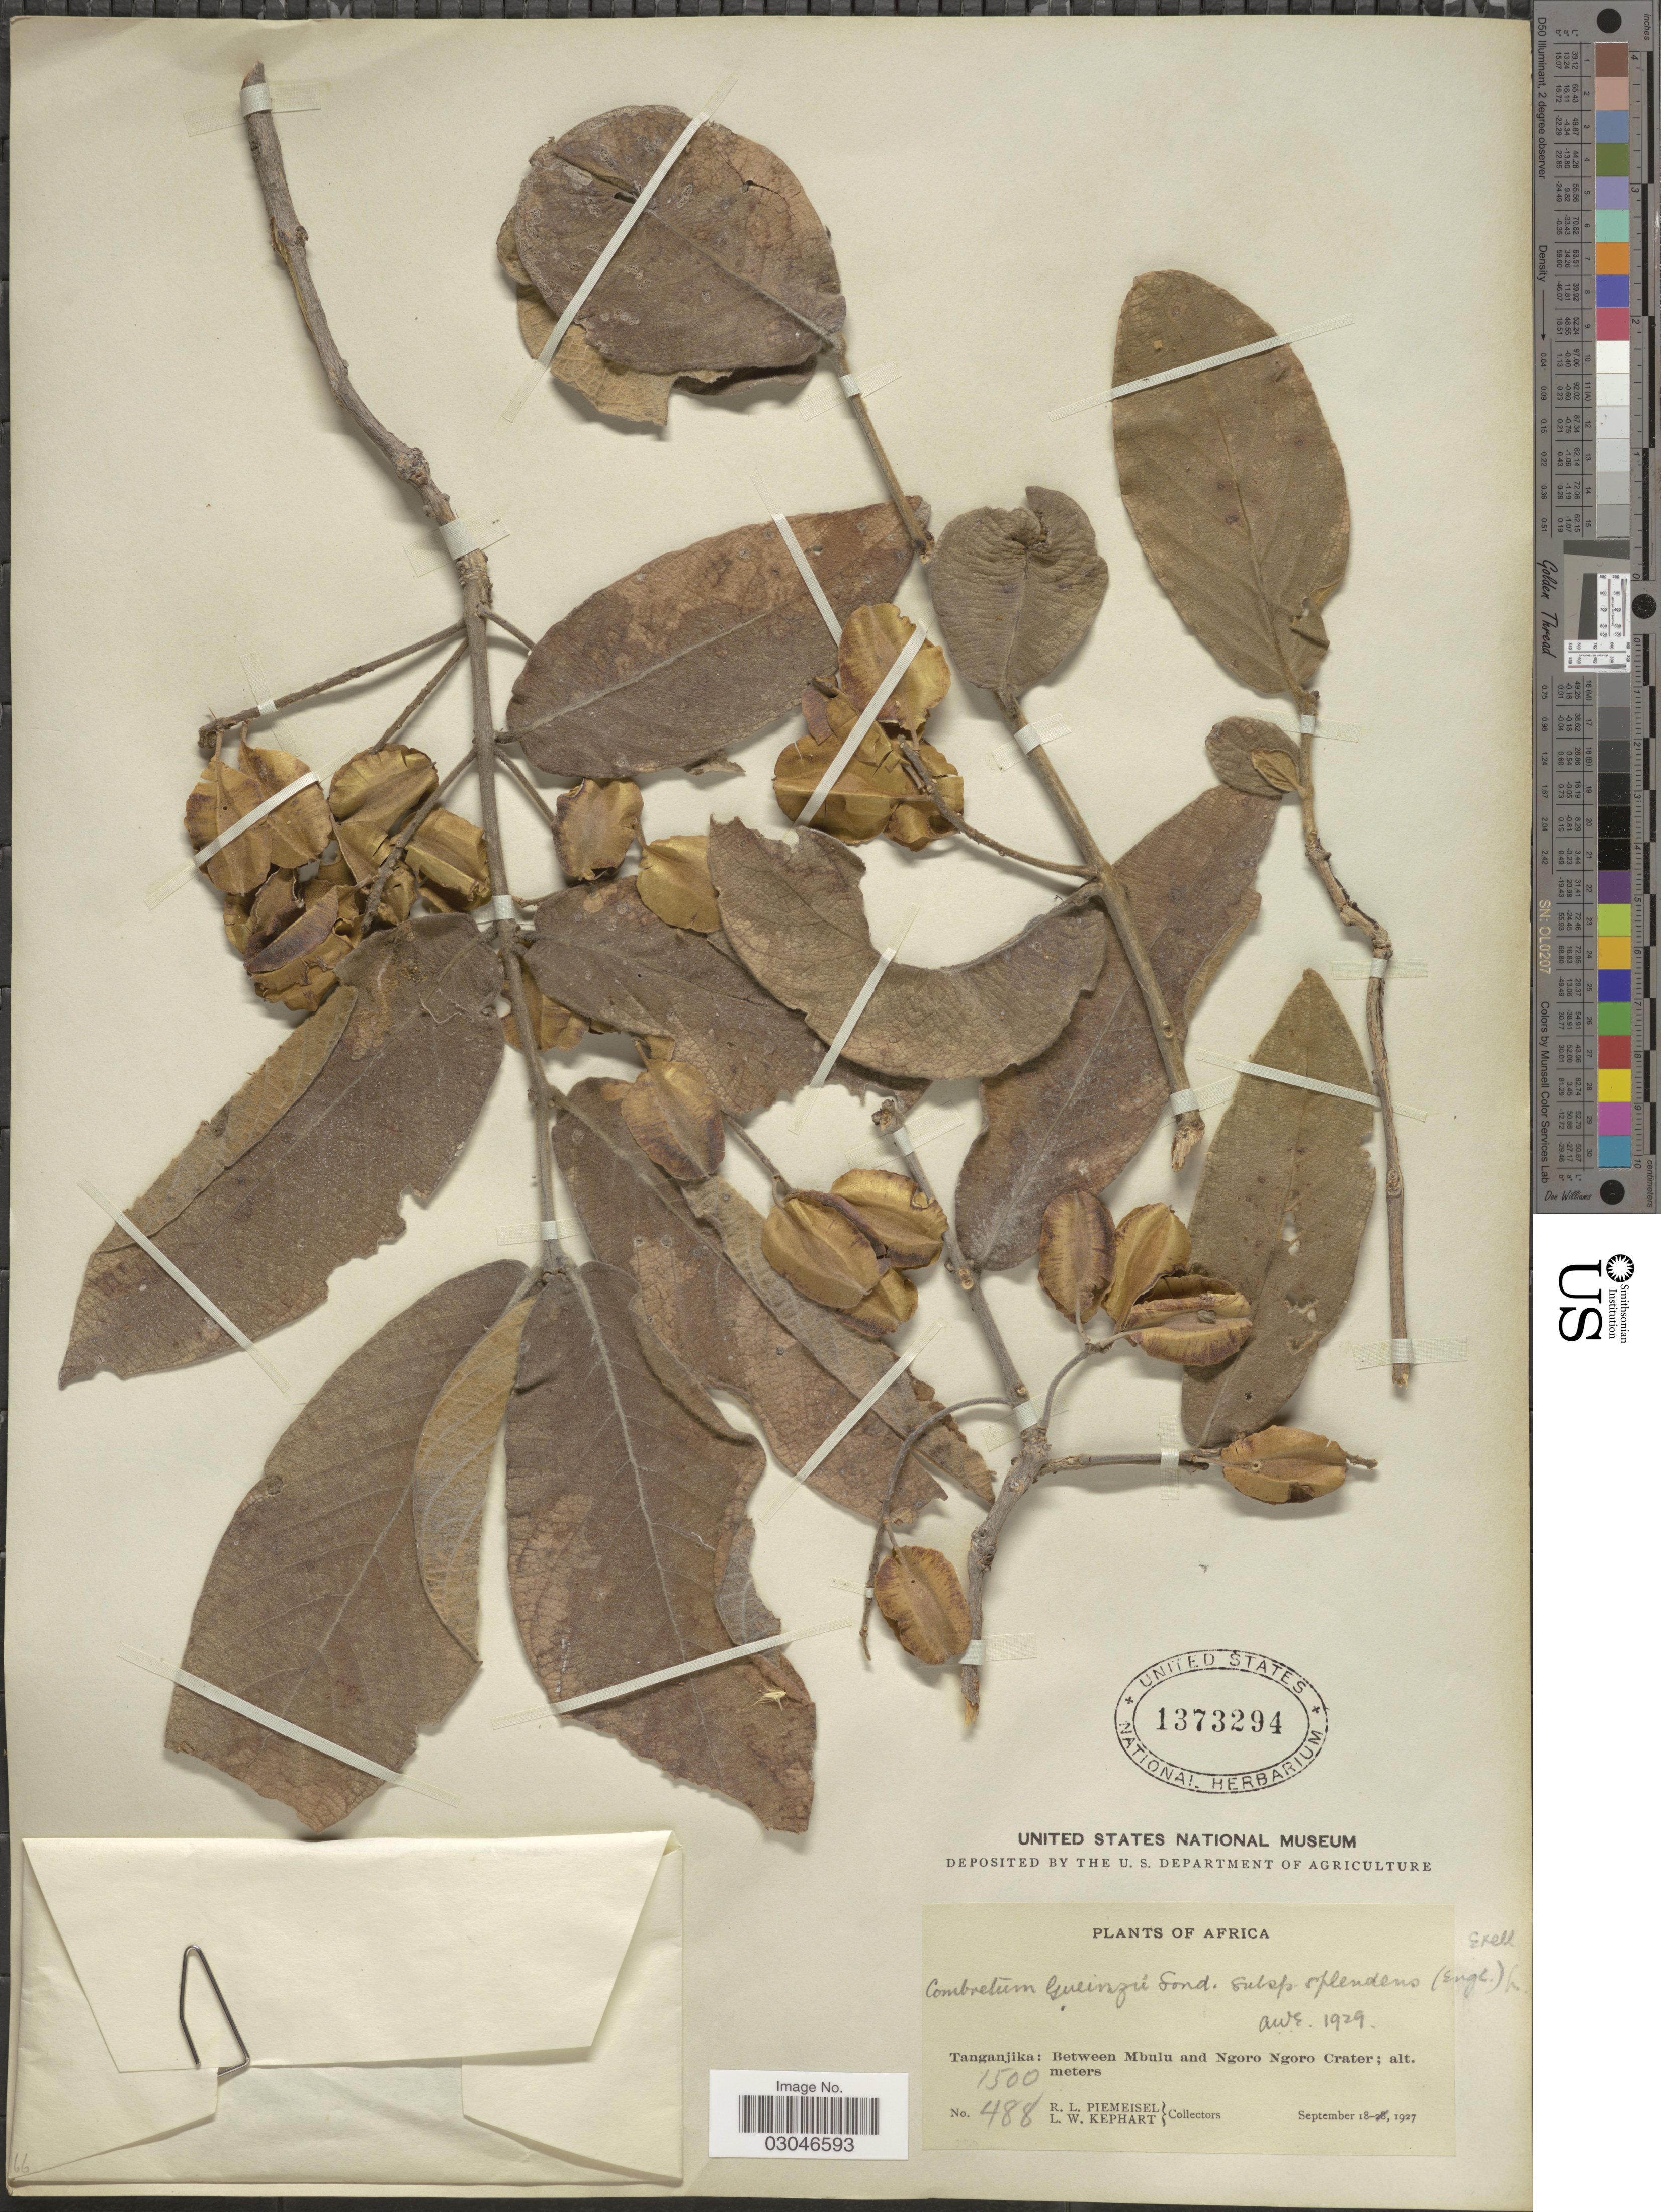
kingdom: Plantae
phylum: Tracheophyta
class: Magnoliopsida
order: Myrtales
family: Combretaceae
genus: Combretum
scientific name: Combretum gueinzii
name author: Sond.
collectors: R. L. Piemeisel & L. W. Kephart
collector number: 488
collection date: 1927-09-18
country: Tanzania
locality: Tanganjika: Between Mbulu and Ngoro Ngoro Crater.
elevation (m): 1500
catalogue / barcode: US 1373294